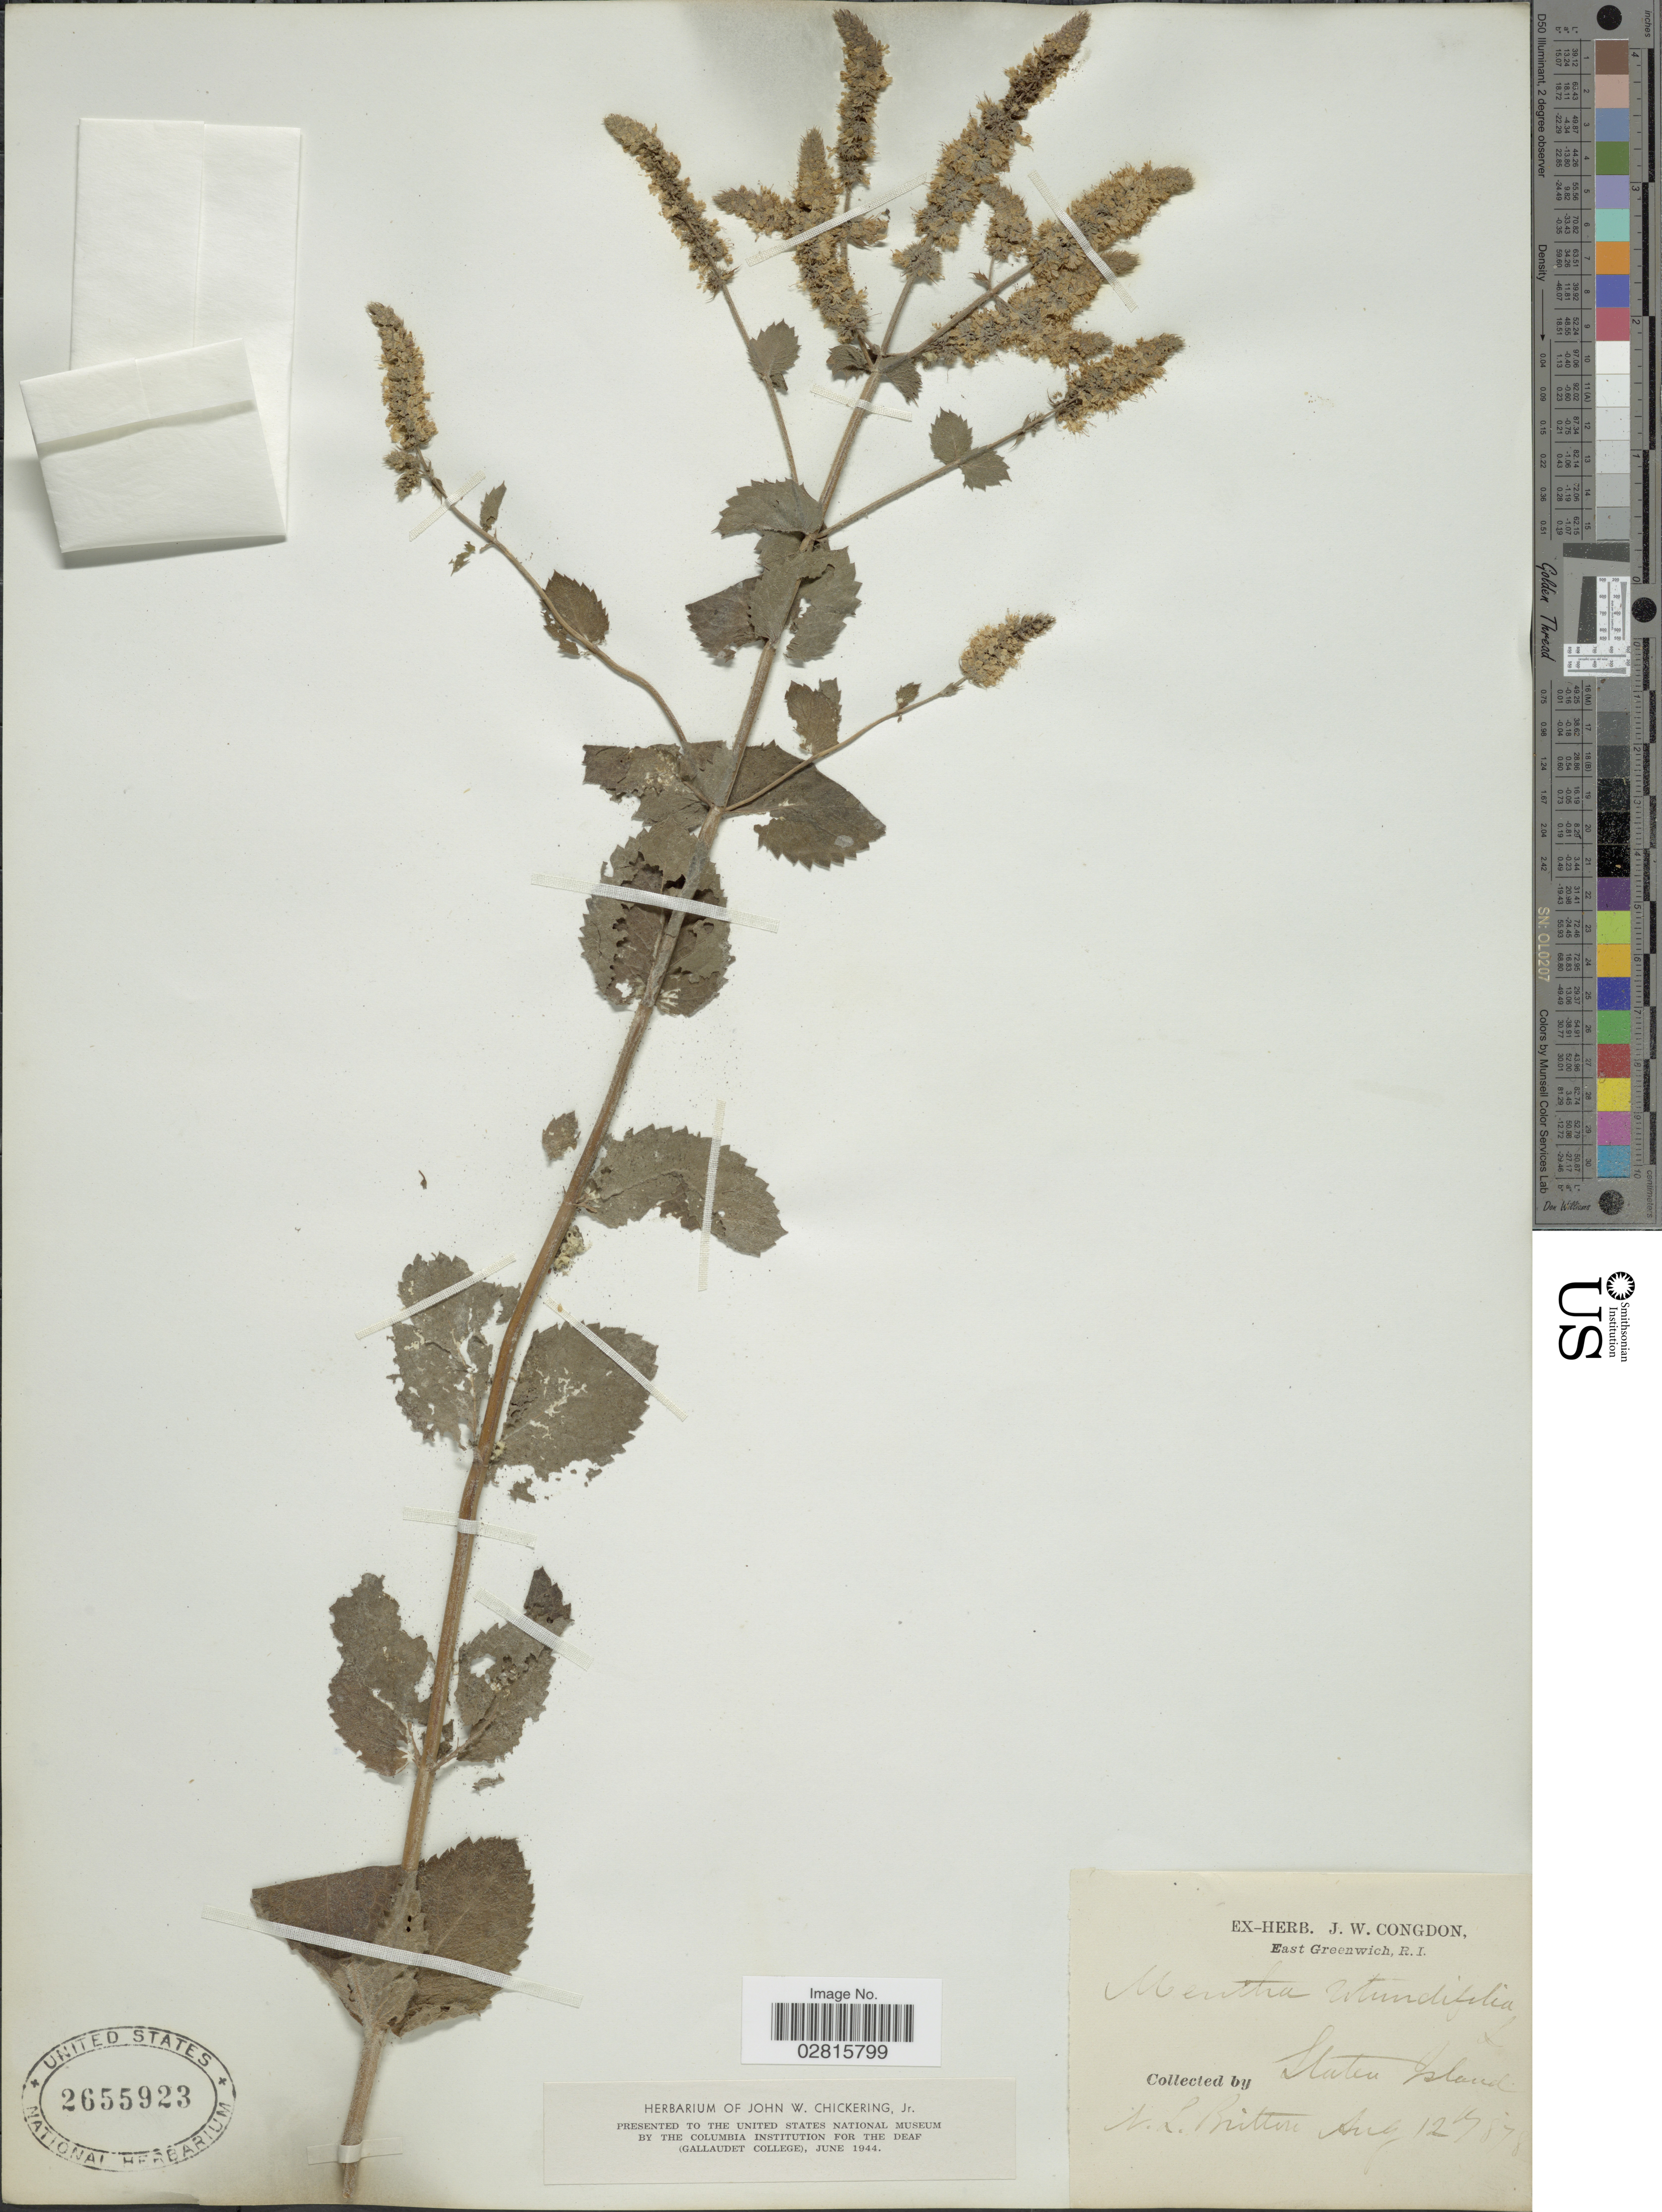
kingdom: Plantae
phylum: Tracheophyta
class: Magnoliopsida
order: Lamiales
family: Lamiaceae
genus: Mentha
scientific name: Mentha rotundifolia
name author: (L.) Huds.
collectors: N. Britton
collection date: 1878-08-12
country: United States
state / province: New York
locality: Staten Island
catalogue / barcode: US 2655923